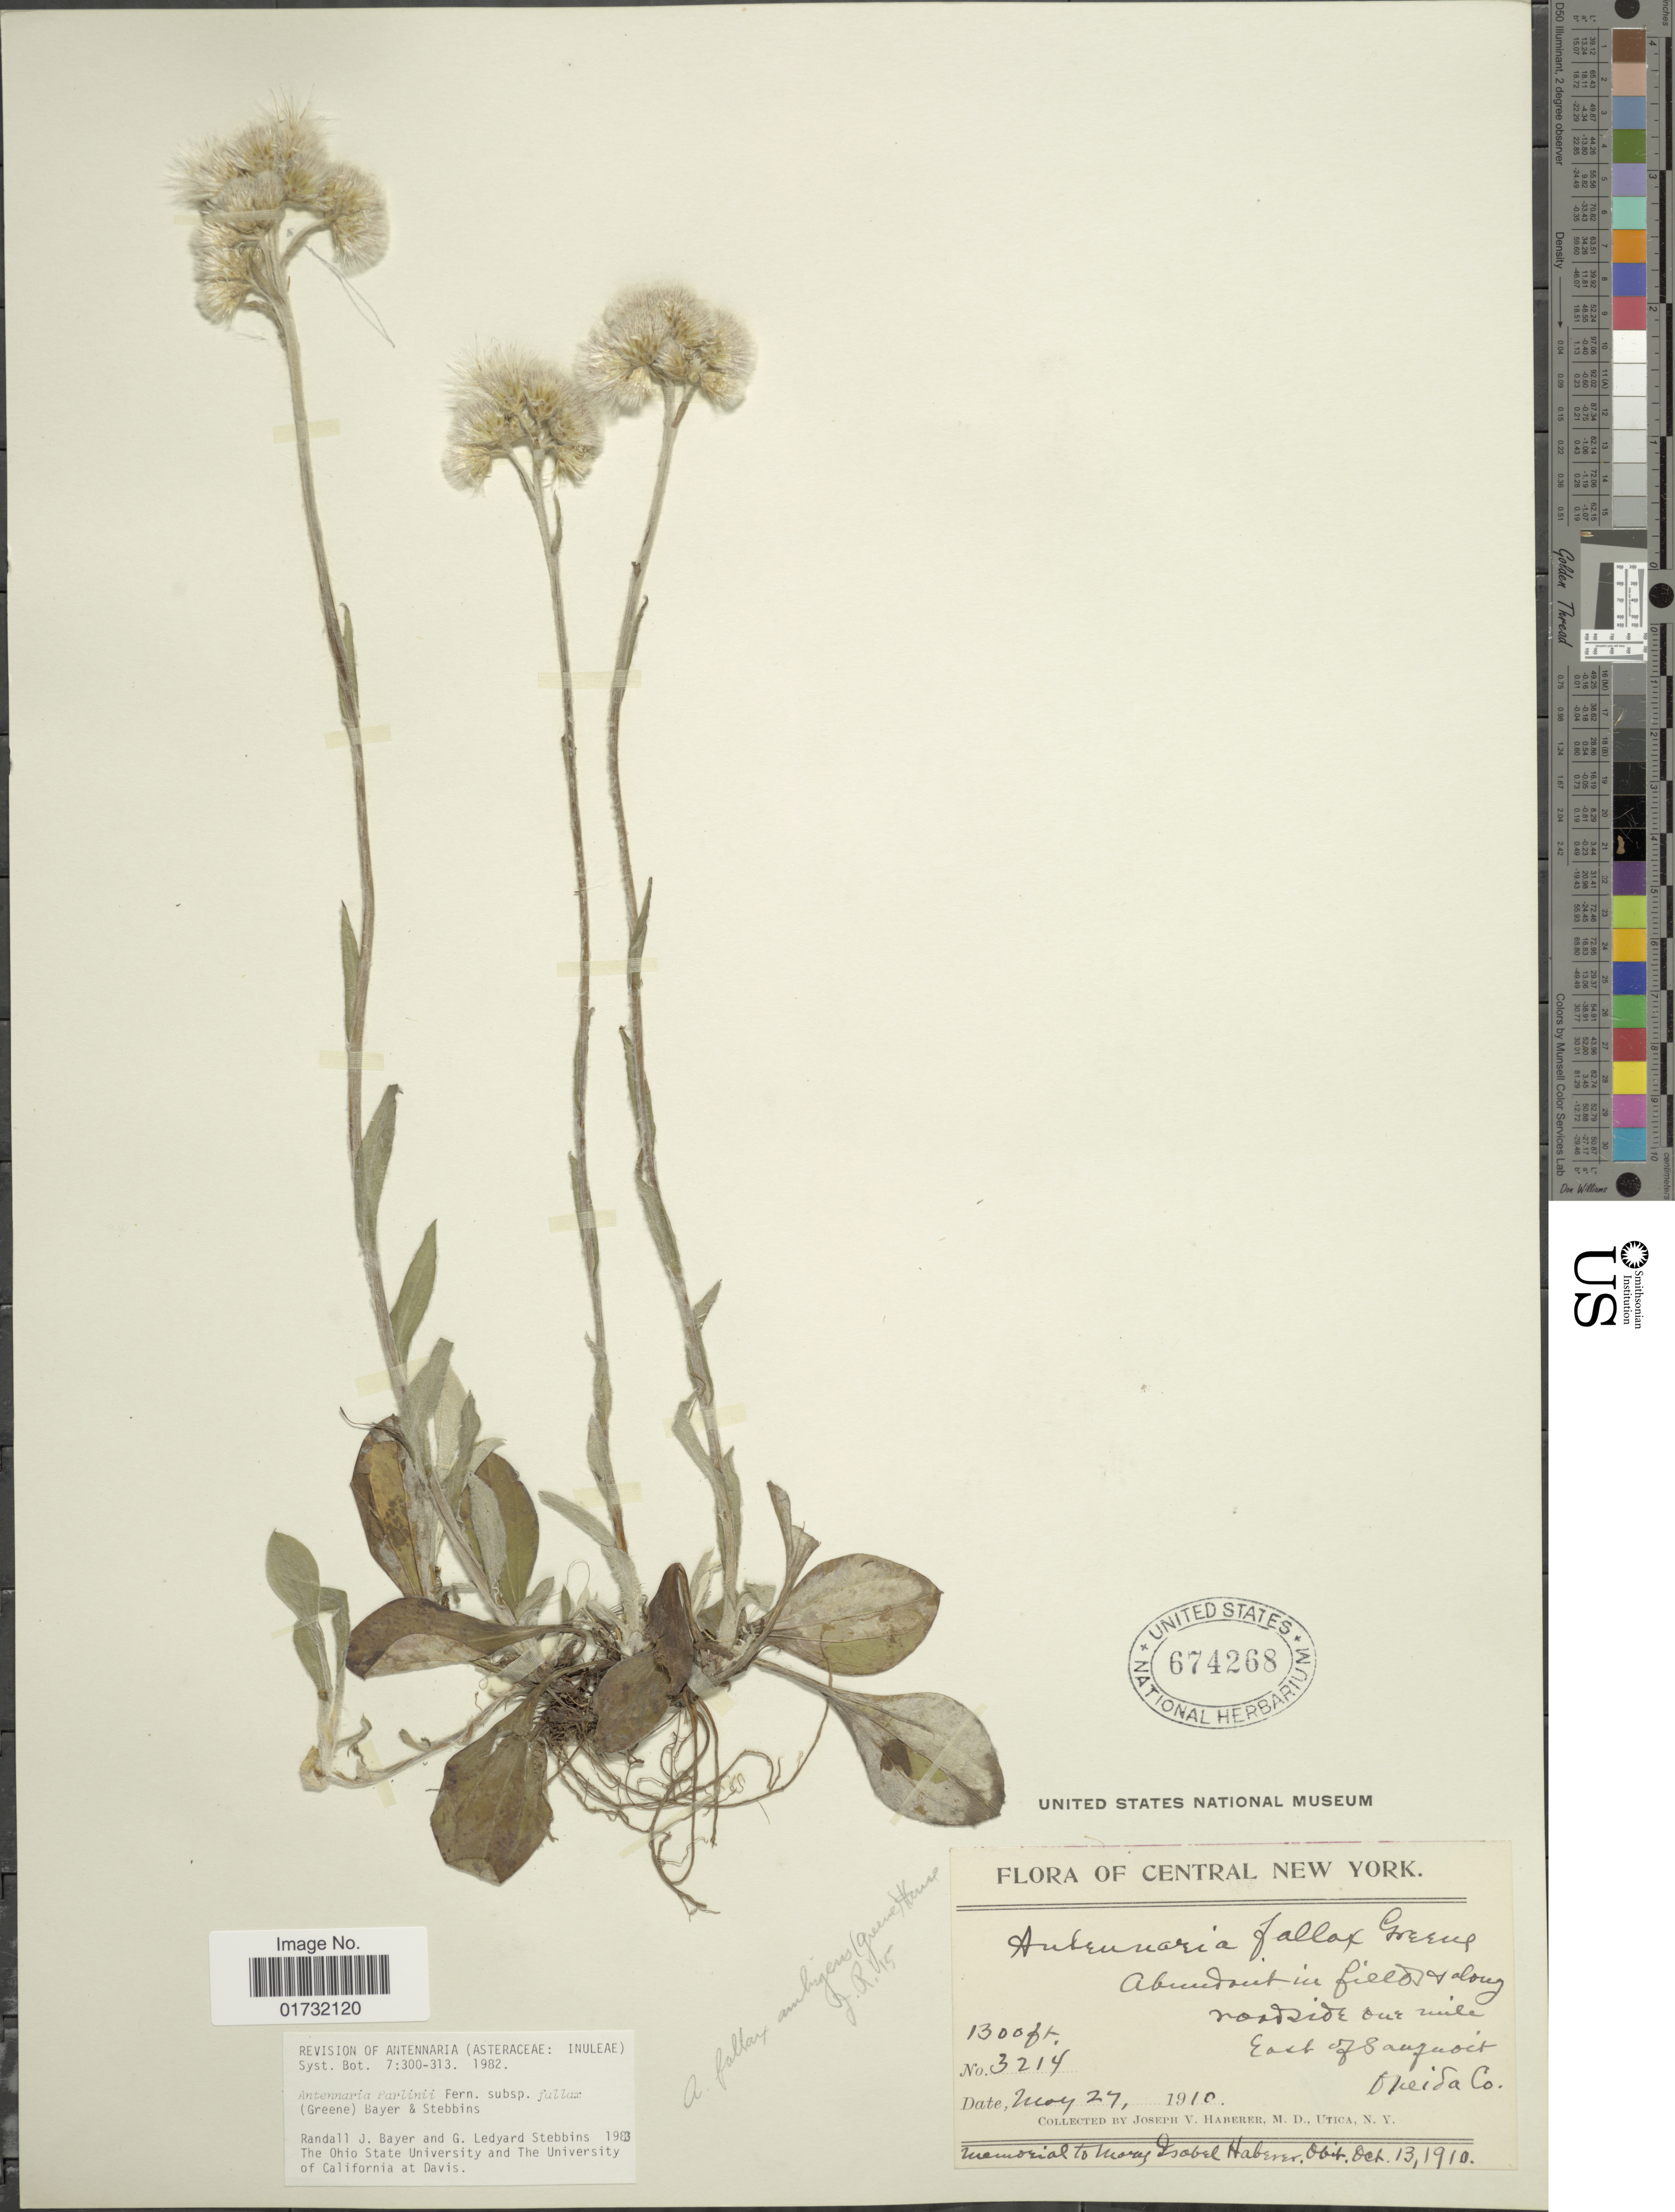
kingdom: Plantae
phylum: Tracheophyta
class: Magnoliopsida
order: Asterales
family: Asteraceae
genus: Antennaria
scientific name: Antennaria parlinii subsp. fallax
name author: (Greene) R.J. Bayer & Stebbins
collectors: J. V. Haberer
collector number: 3214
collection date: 1910-05-27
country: United States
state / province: New York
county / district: Oneida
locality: Central New York. roadside one mile East of Sauquot, Oneida Co.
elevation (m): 396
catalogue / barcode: US 674268